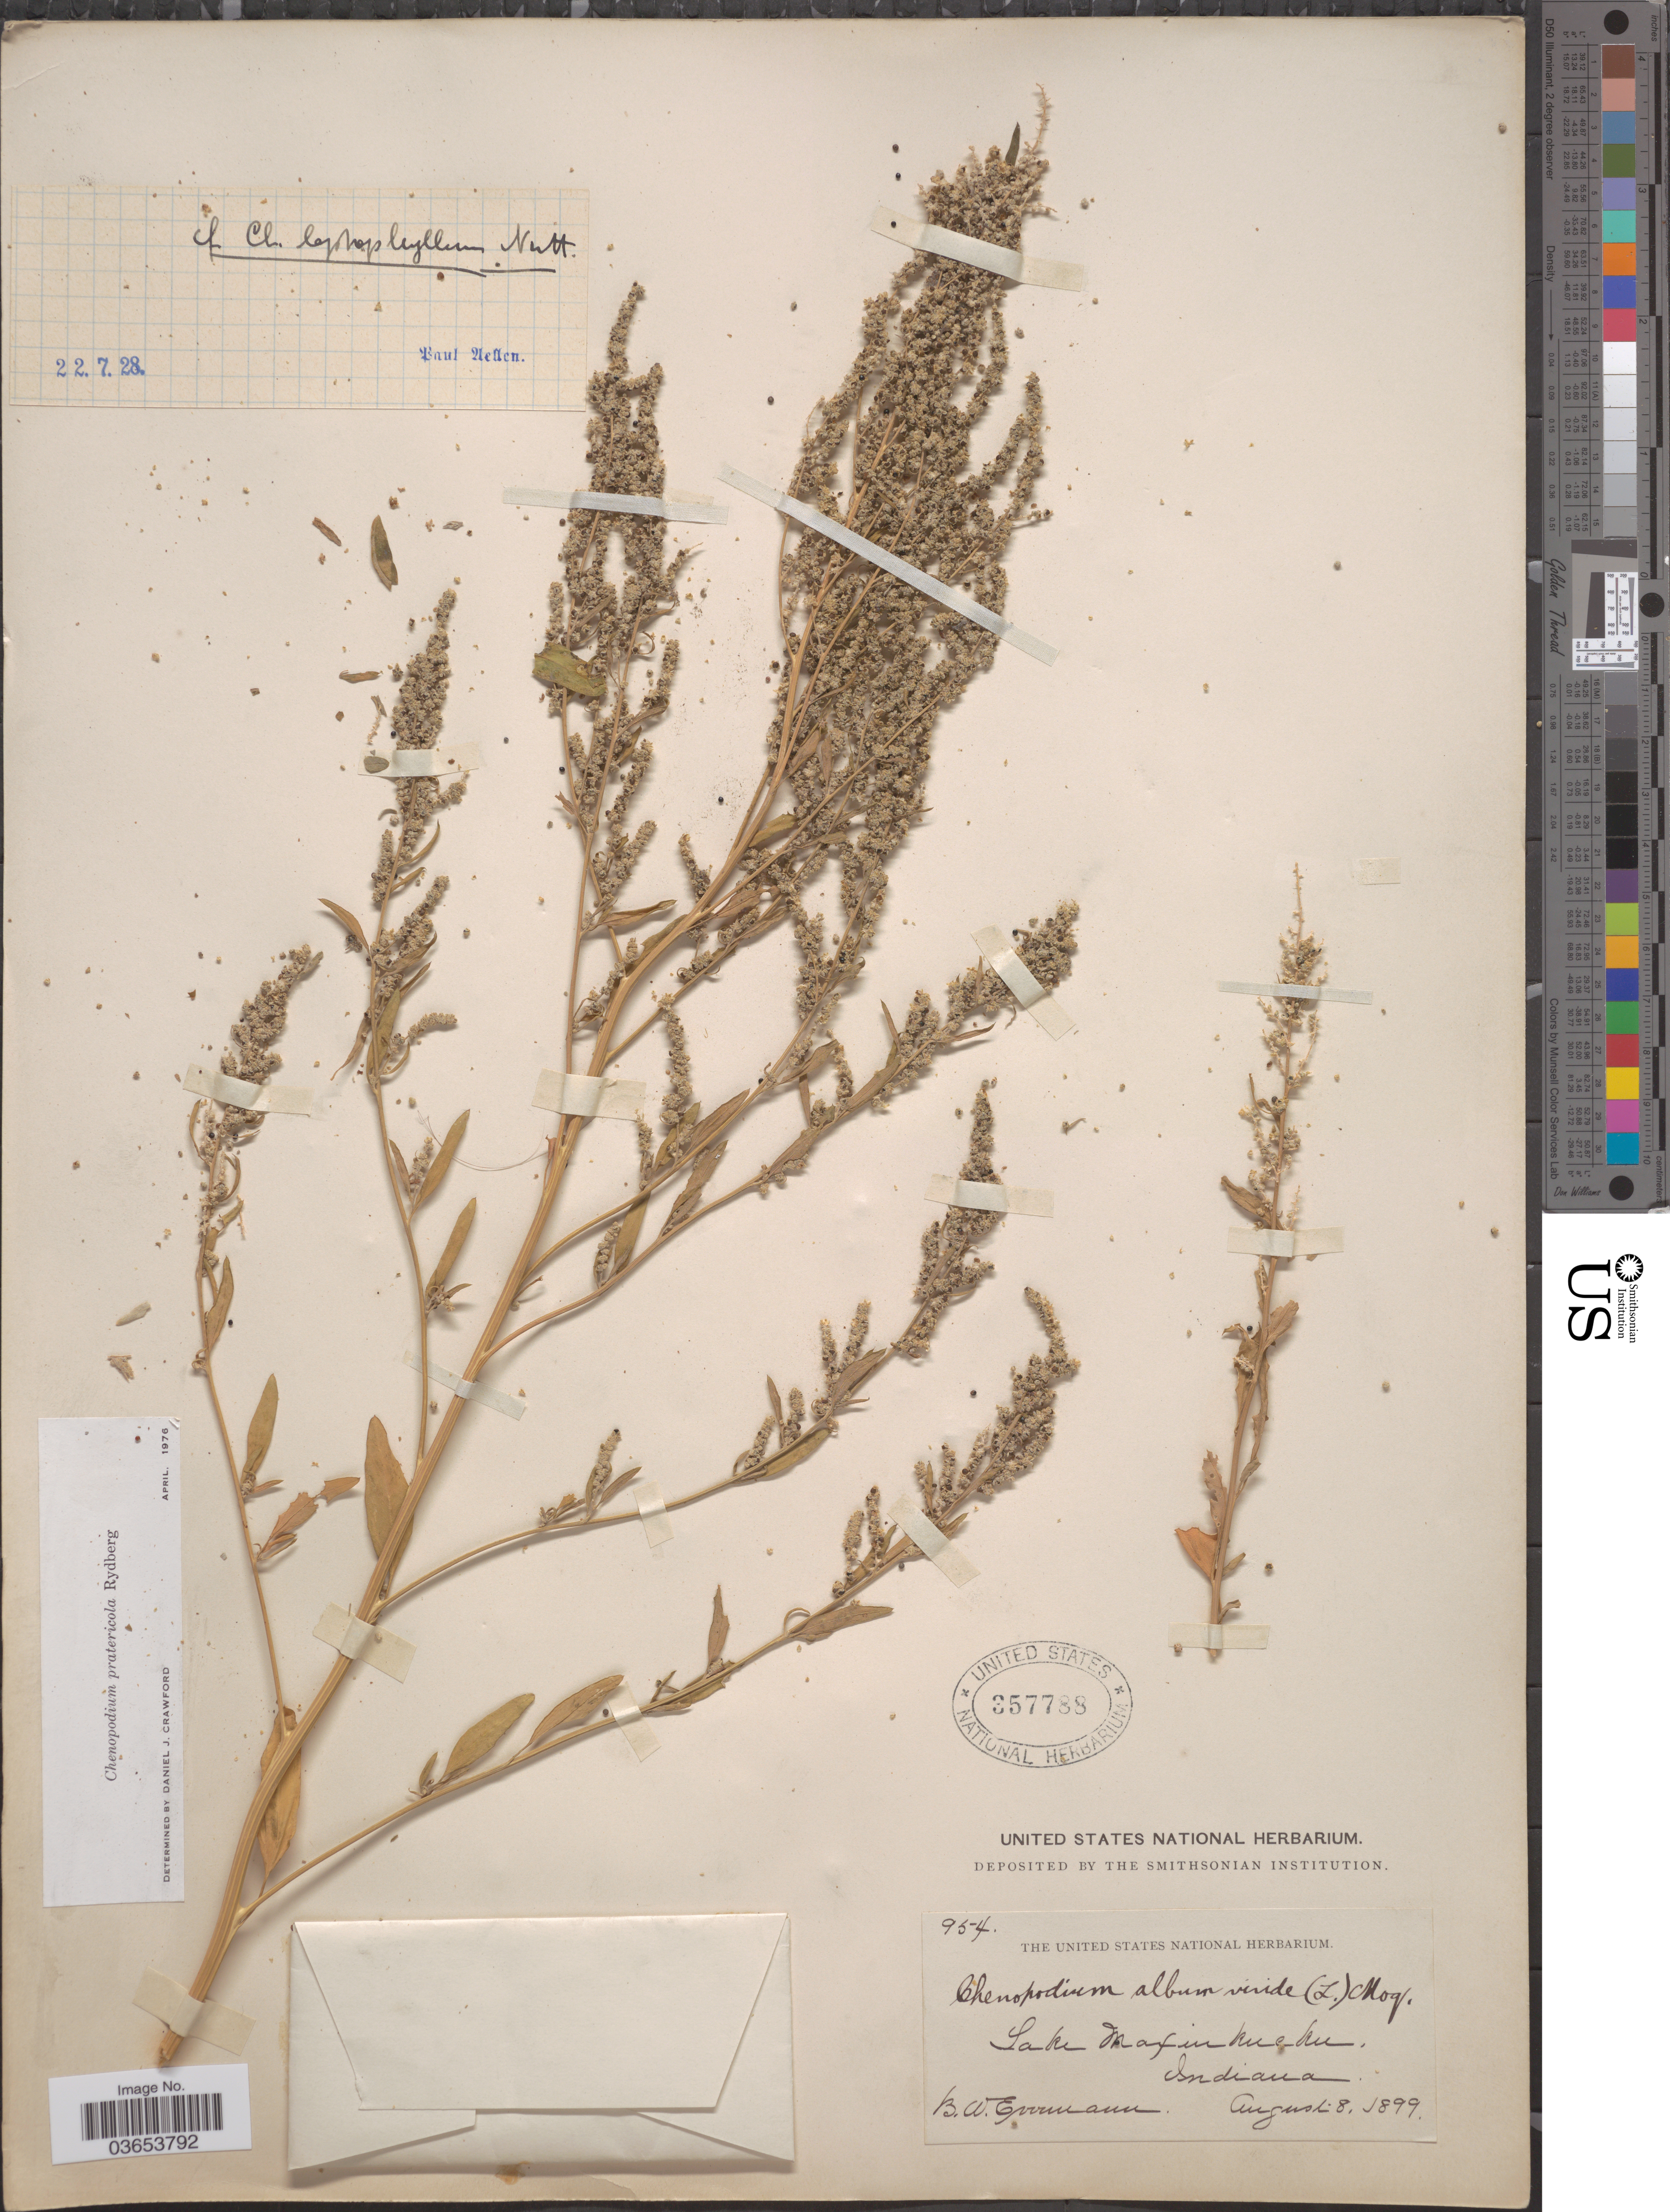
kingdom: Plantae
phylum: Tracheophyta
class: Magnoliopsida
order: Caryophyllales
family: Amaranthaceae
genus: Chenopodium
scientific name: Chenopodium pratericola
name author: Rydb.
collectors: B. W. Evermann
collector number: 954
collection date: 1899-08-08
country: United States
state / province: Indiana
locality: Lake Maxinkuckee.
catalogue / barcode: US 357788